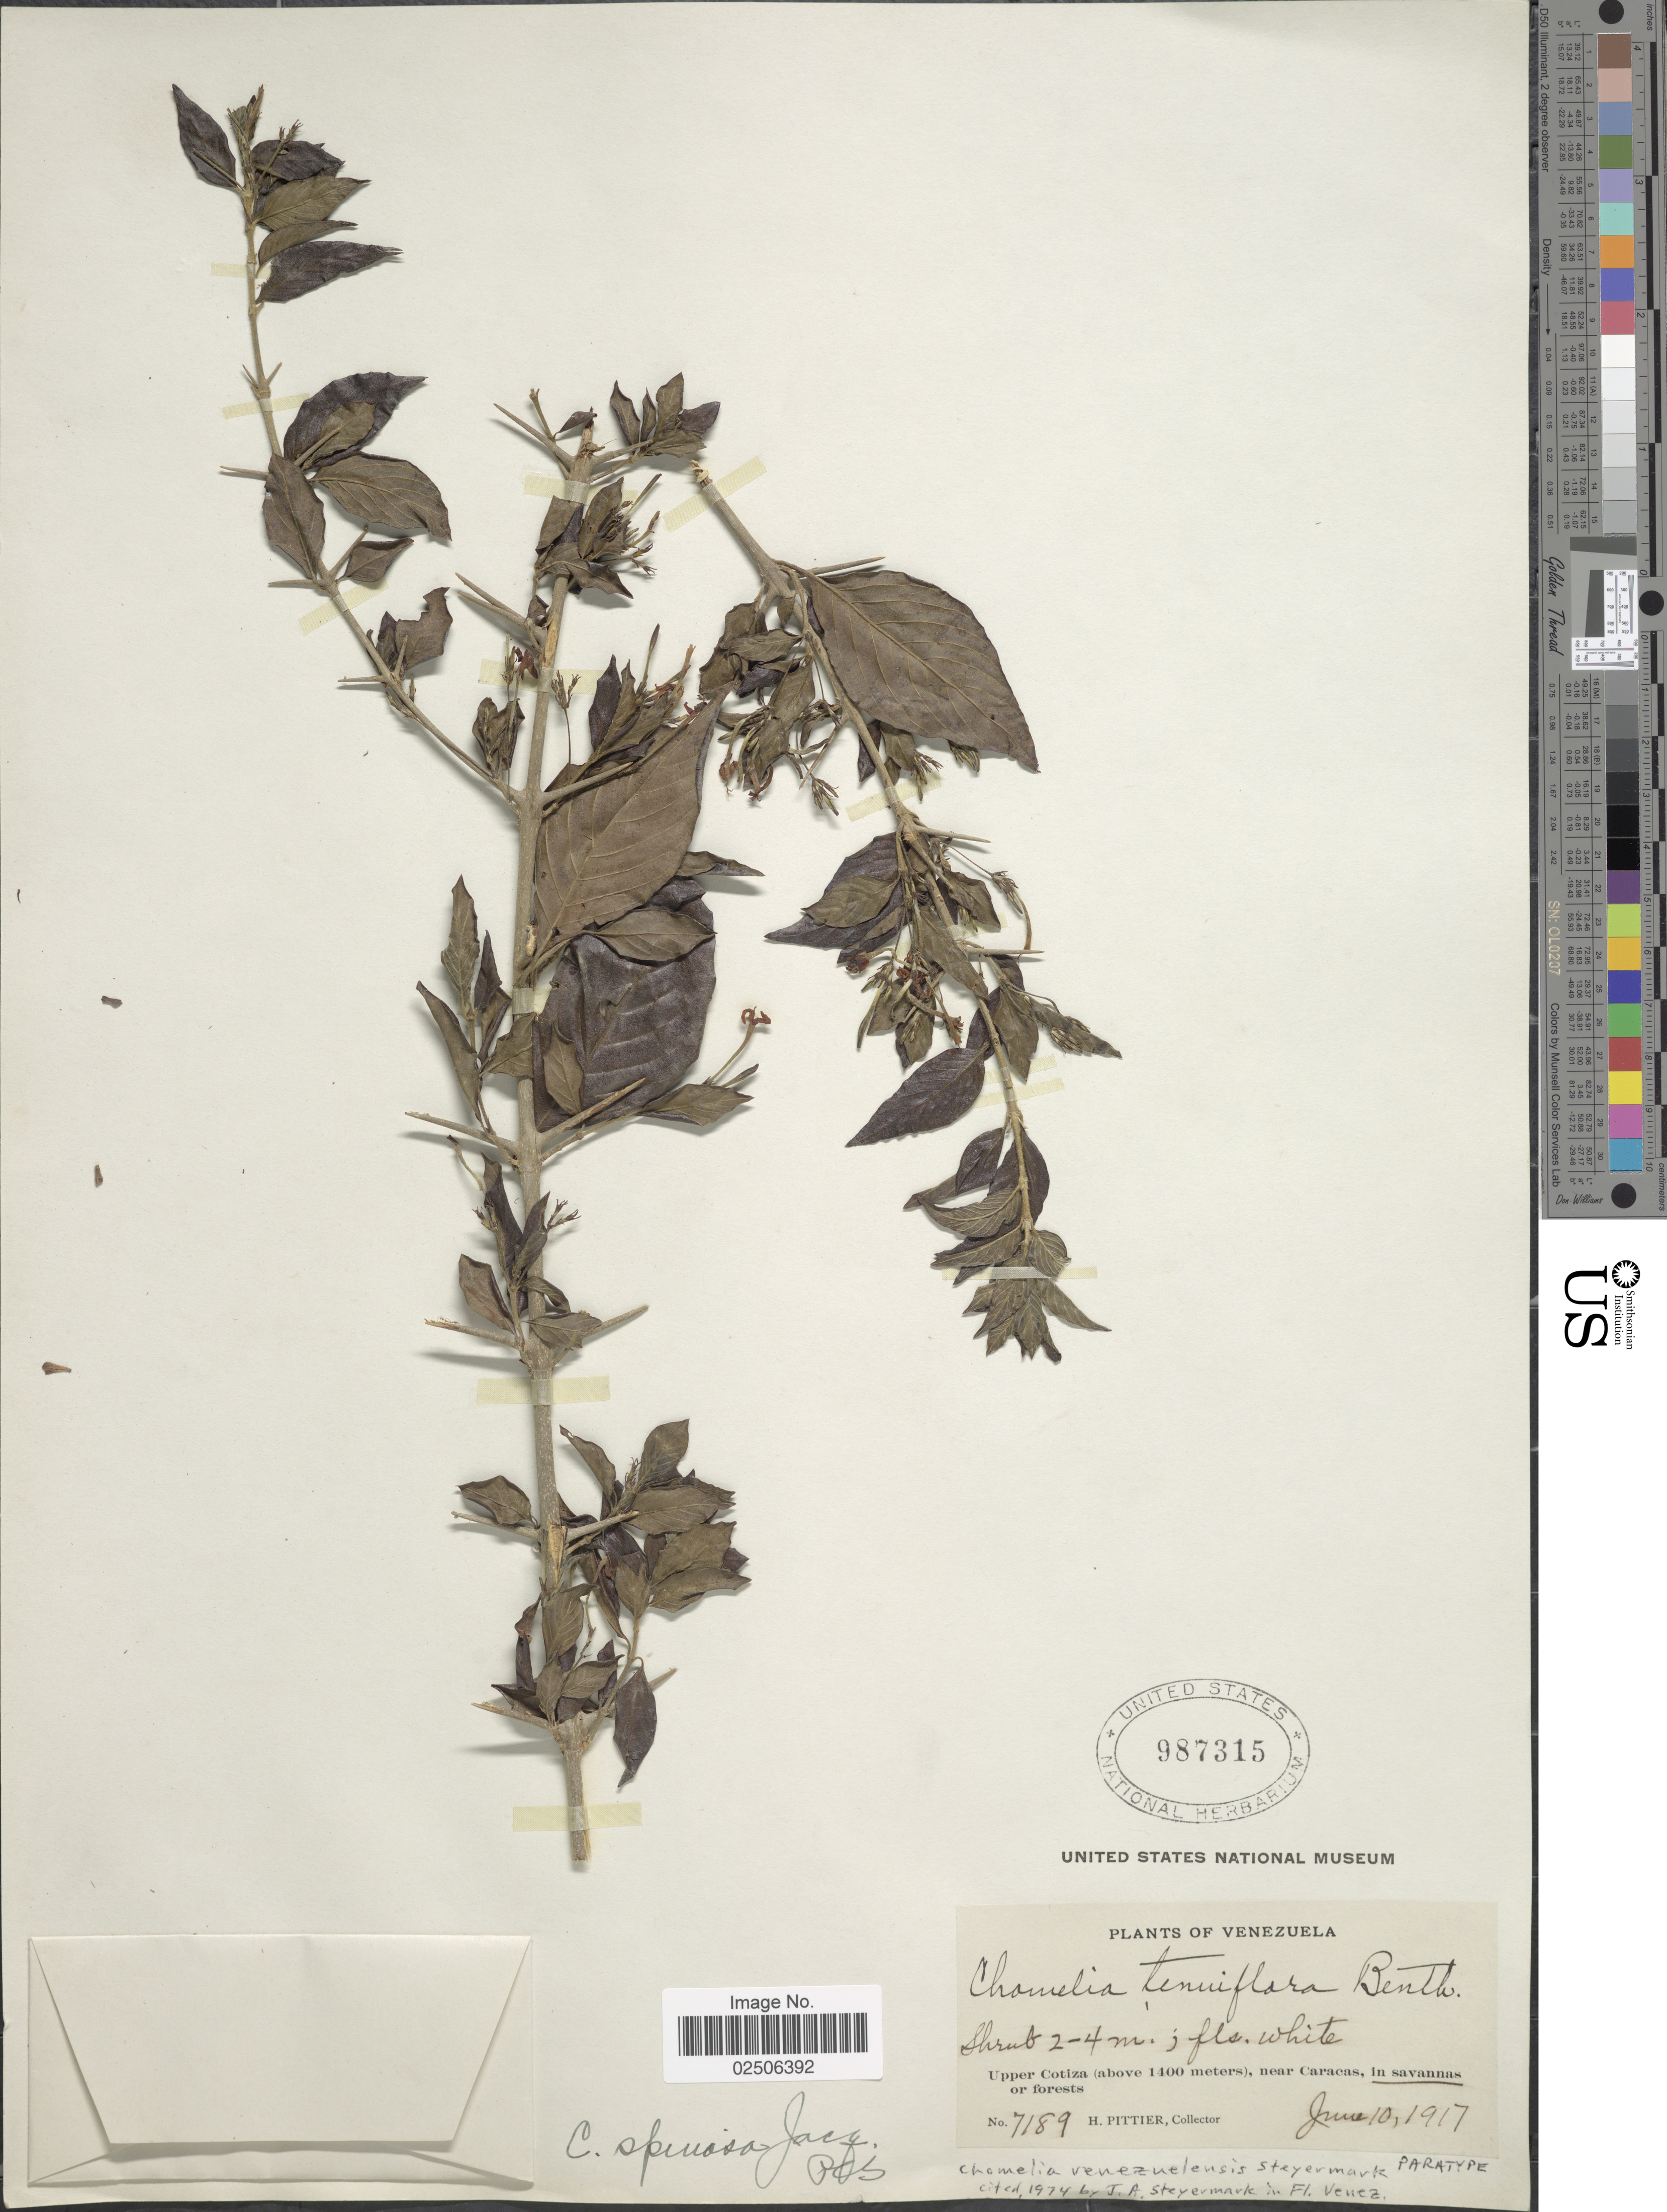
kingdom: Plantae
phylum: Tracheophyta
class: Magnoliopsida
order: Gentianales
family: Rubiaceae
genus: Chomelia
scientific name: Chomelia venezuelensis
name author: Steyerm.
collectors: H. F. Pittier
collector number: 7189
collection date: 1917-06-10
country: Venezuela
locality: Upper Cotiza, near Caracas in savannas or forests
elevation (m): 1400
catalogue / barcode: US 987315